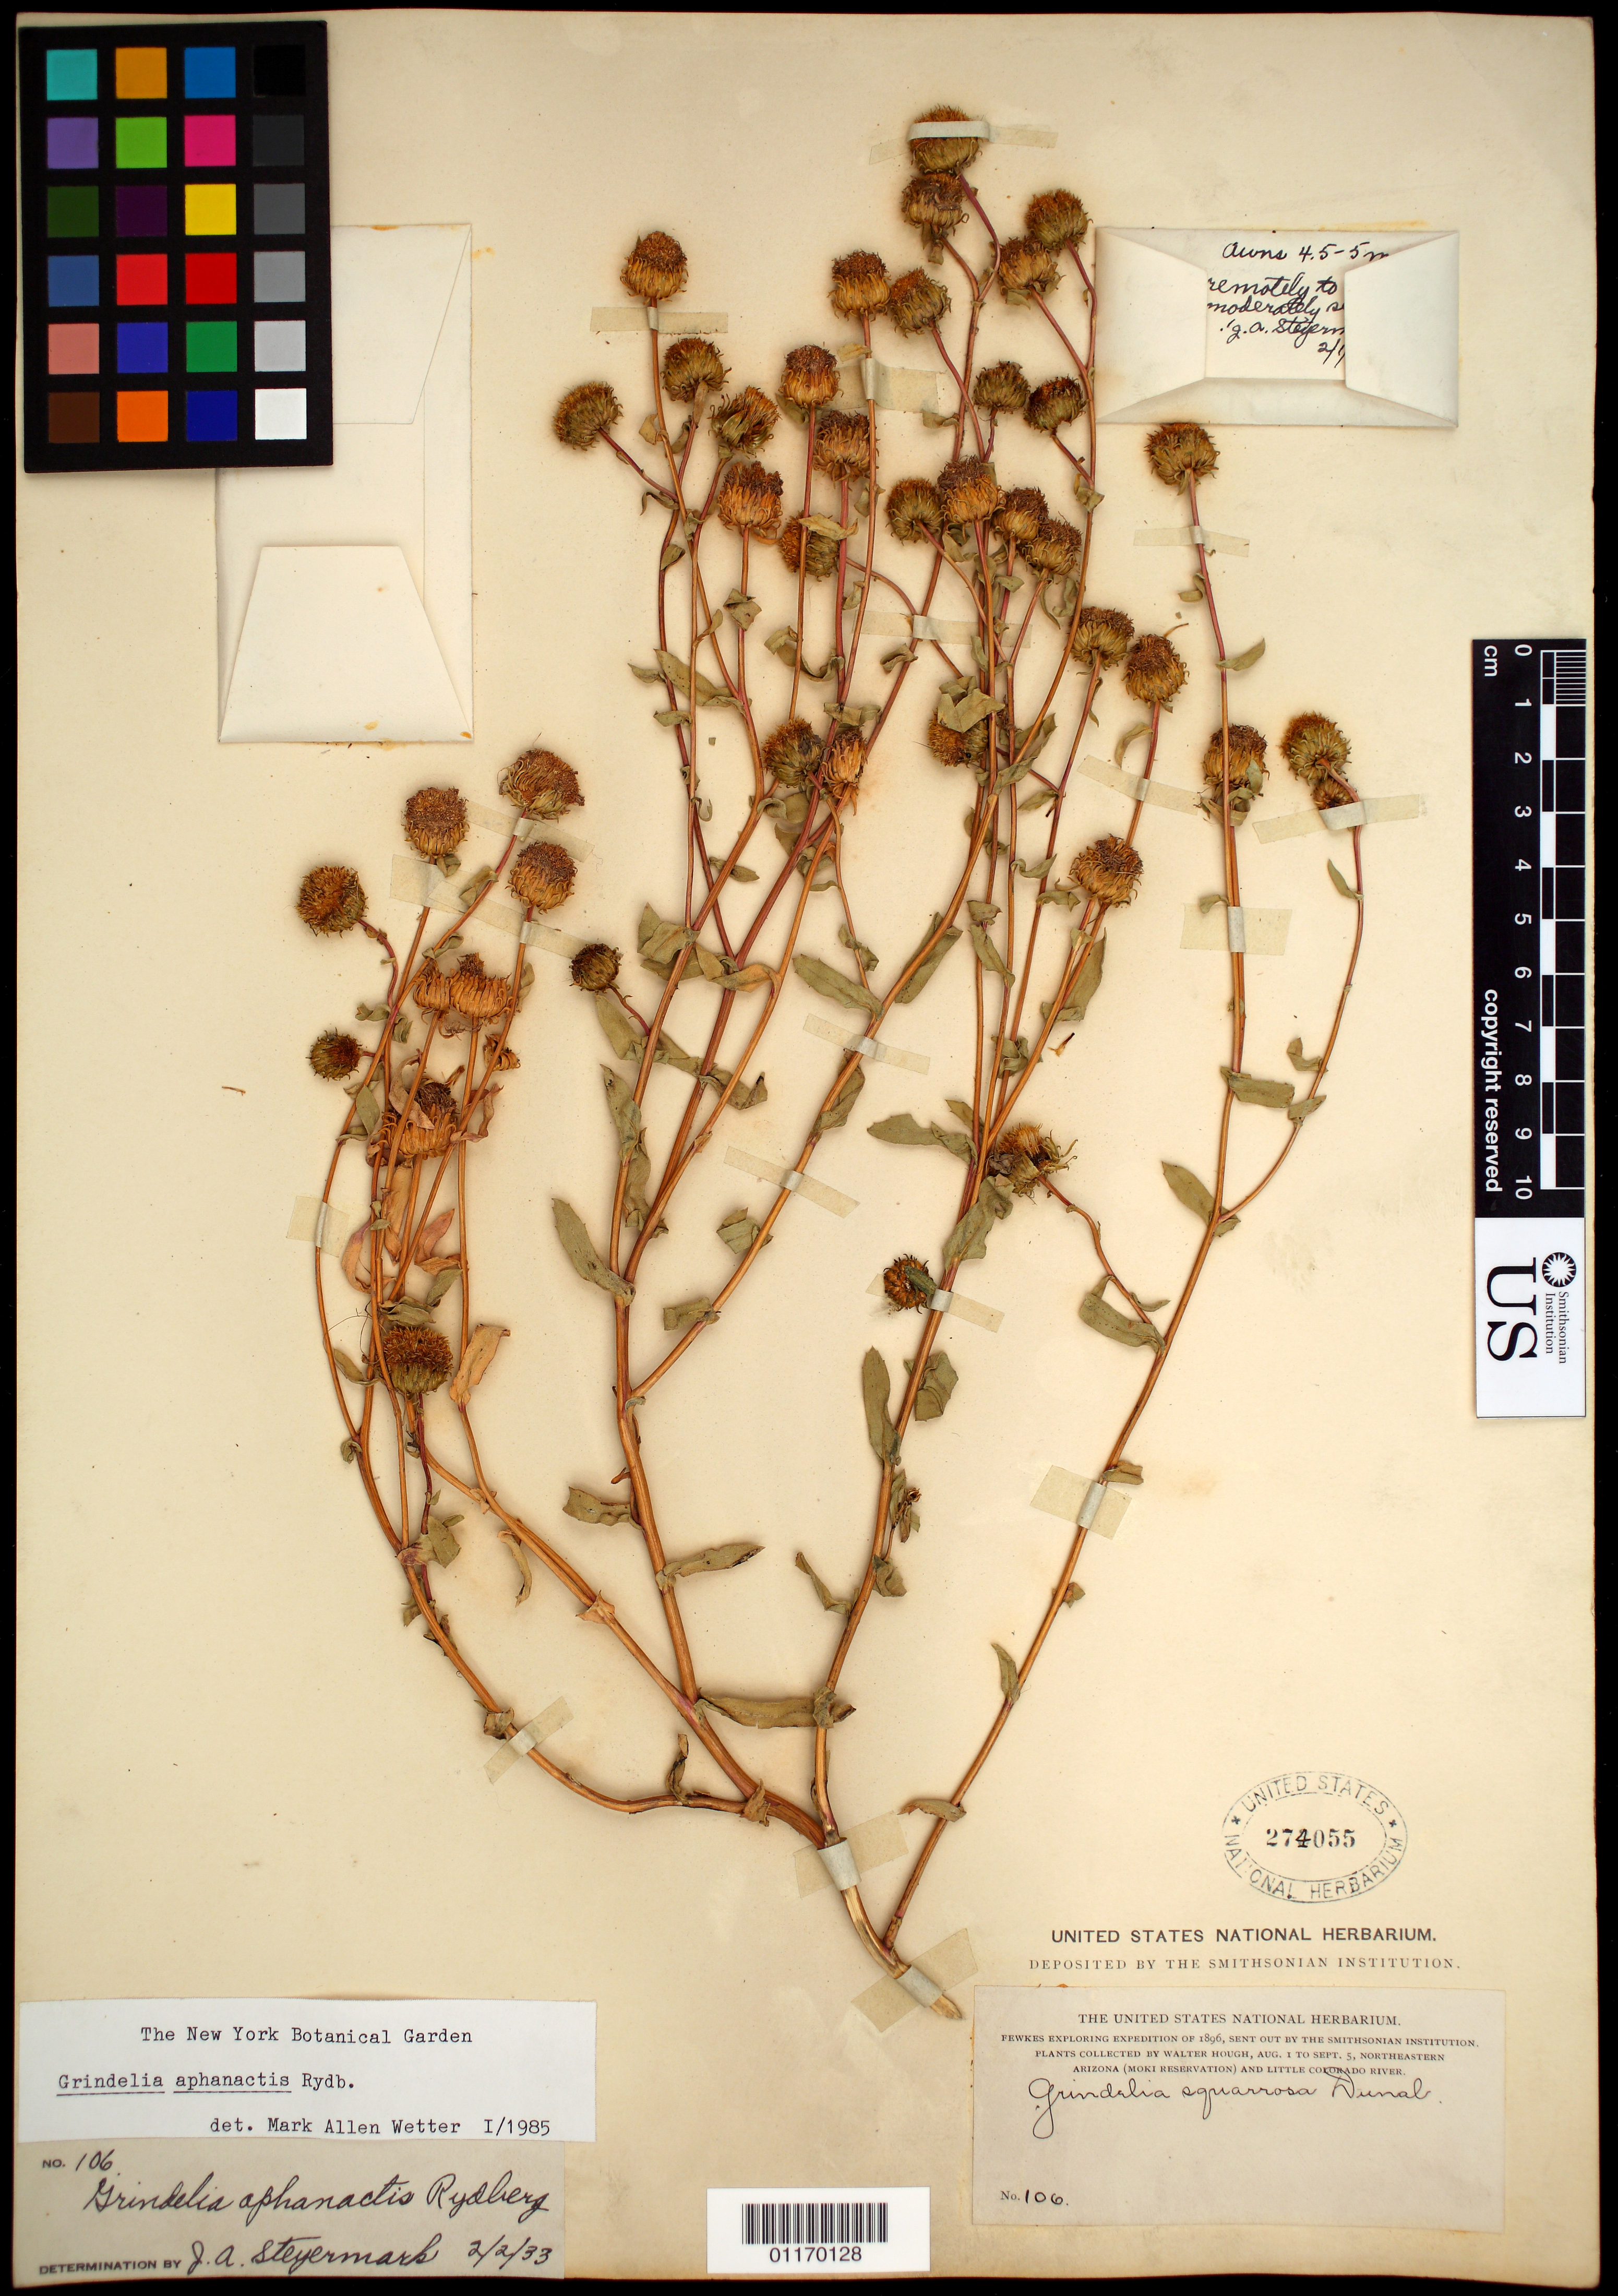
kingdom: Plantae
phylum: Tracheophyta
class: Magnoliopsida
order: Asterales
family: Asteraceae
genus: Grindelia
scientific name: Grindelia aphanactis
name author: Rydb.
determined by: Wetter, M. A.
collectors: W. Hough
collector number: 106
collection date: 1896-08-01/1896-09-05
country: United States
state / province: Arizona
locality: Moki Reservation and Little Colorado River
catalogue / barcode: US 274055